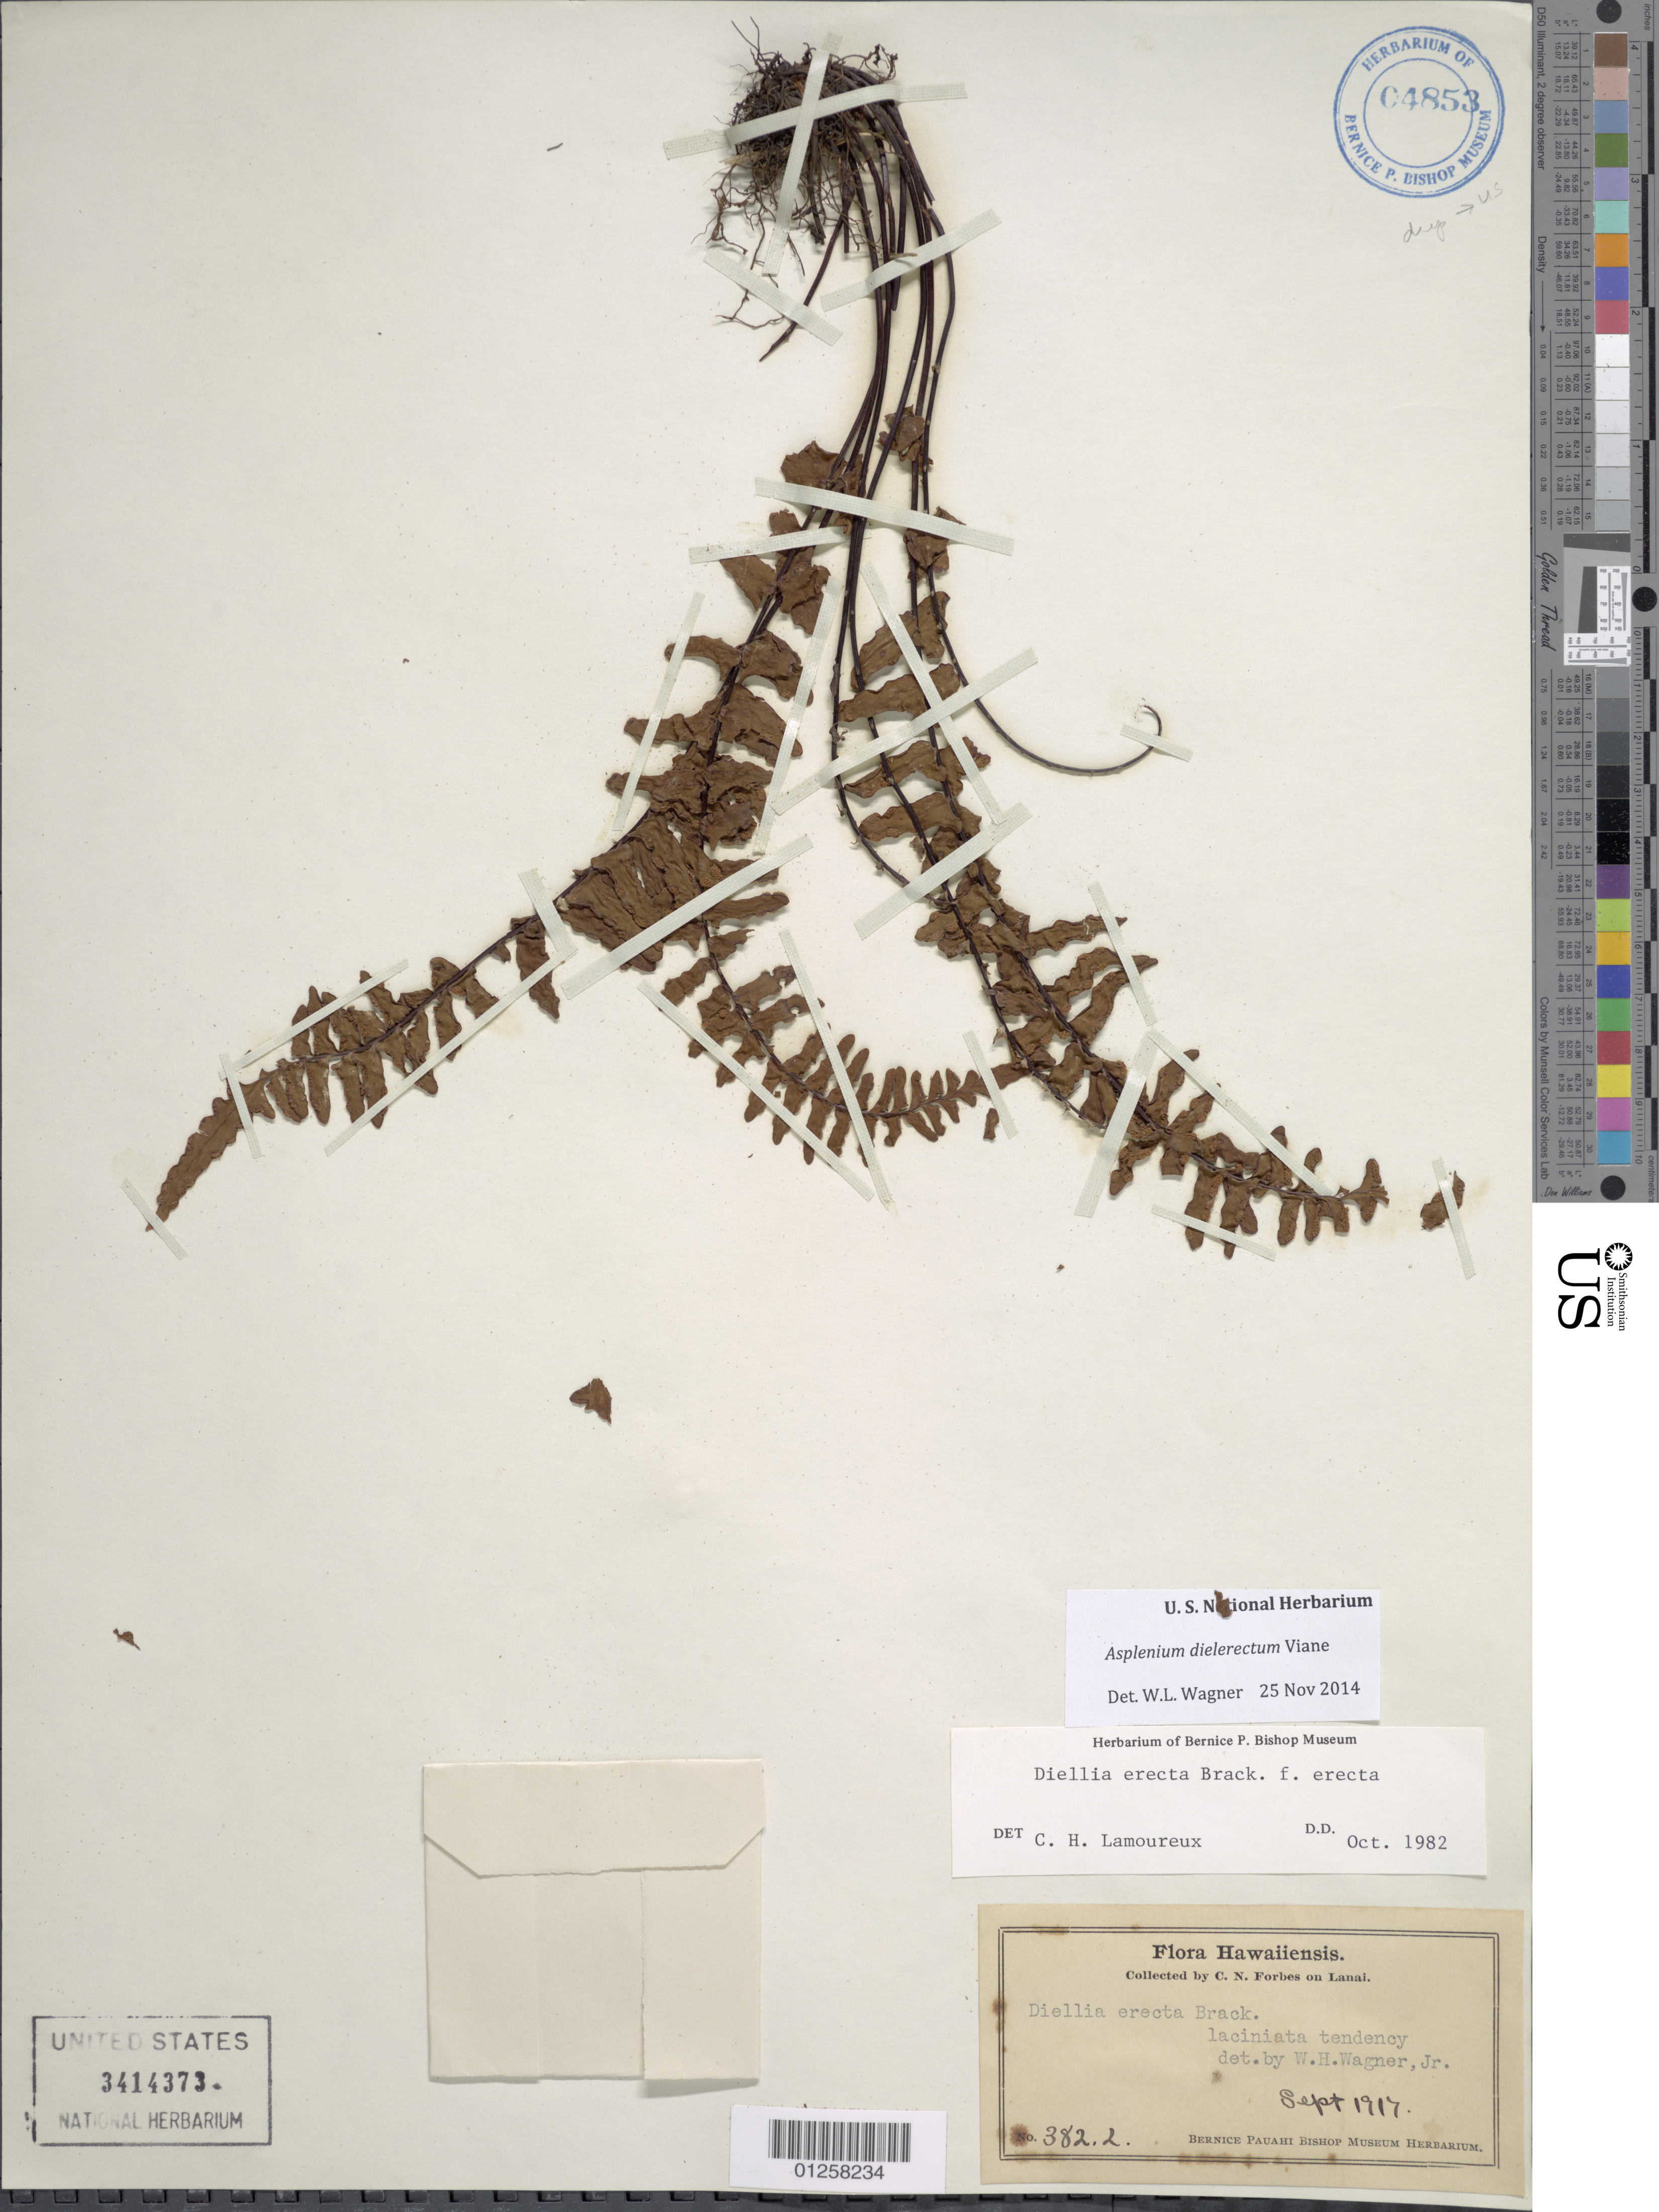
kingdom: Plantae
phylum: Tracheophyta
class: Polypodiopsida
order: Polypodiales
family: Aspleniaceae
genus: Asplenium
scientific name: Asplenium dielerectum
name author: Viane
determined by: Lamoureux, C. H.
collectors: C. N. Forbes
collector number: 382.L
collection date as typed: Sep 1917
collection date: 1917-09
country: United States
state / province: Hawaii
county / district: Maui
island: Lana'i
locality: Lanai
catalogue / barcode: US 3414373